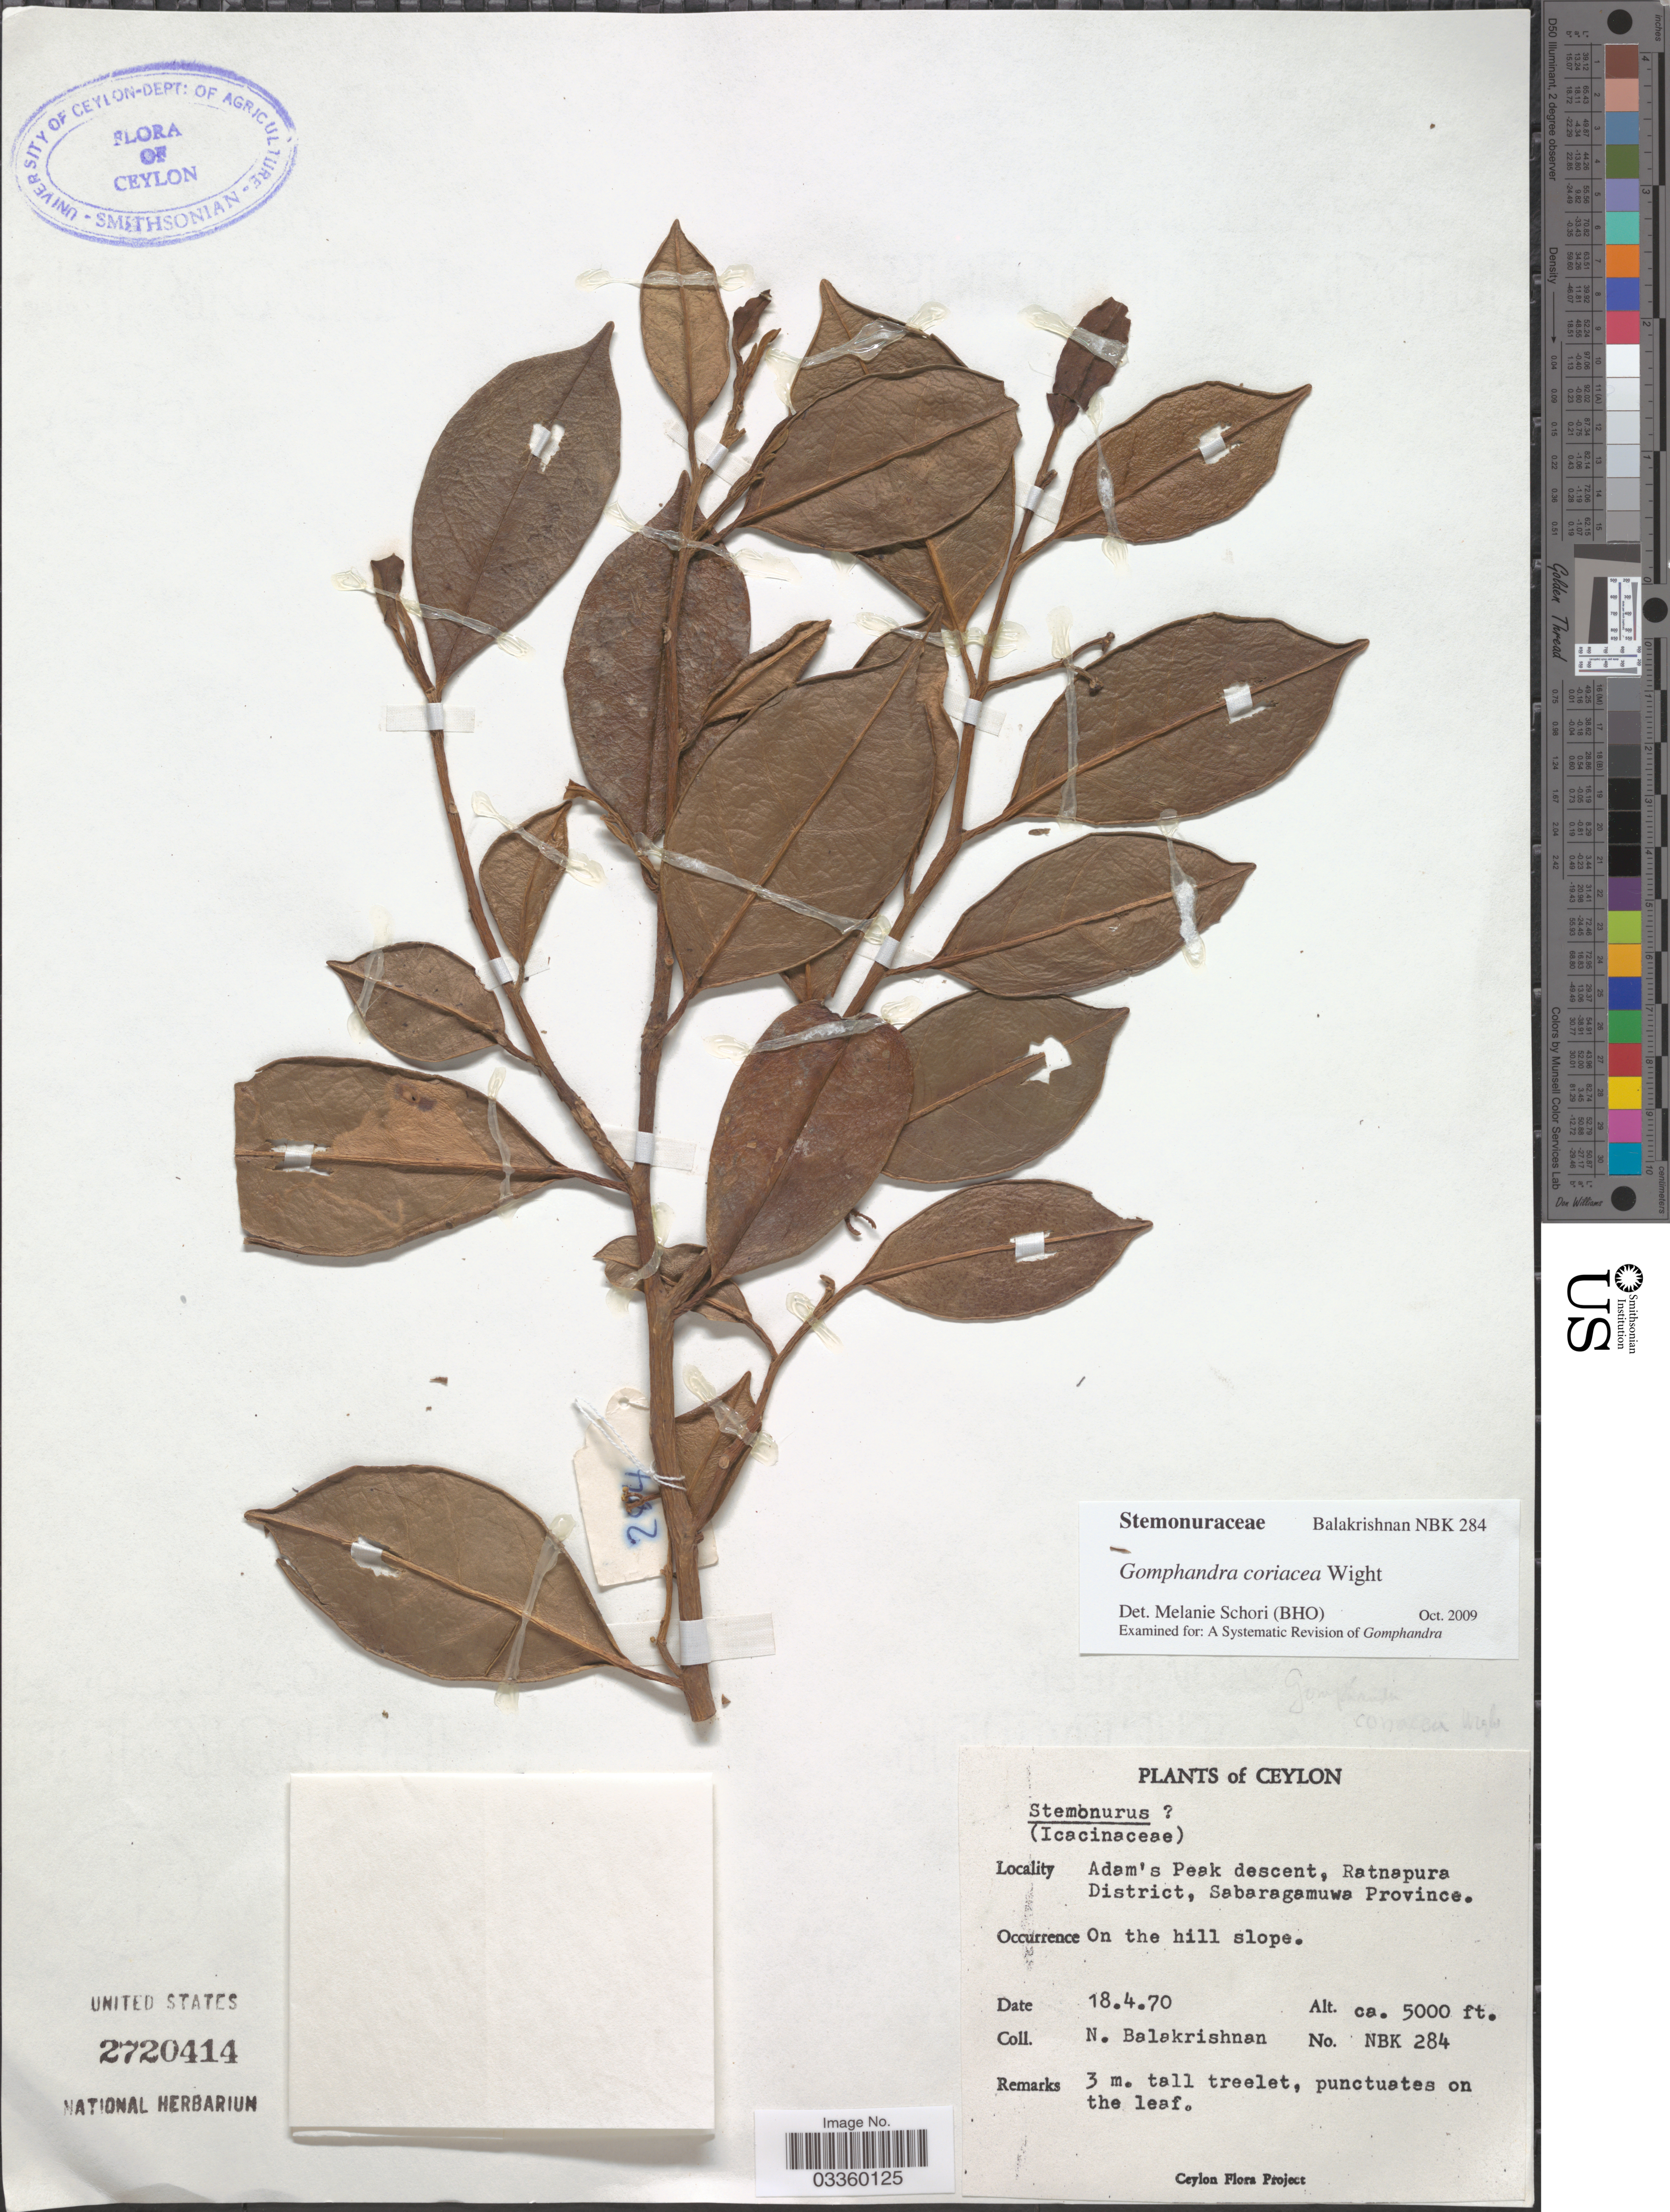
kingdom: Plantae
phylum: Tracheophyta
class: Magnoliopsida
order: Cardiopteridales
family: Stemonuraceae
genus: Gomphandra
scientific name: Gomphandra coriacea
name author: Wight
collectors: N. Balakrishnan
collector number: NBK 284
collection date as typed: Transcribed d/m/y: 18/4/70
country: Sri Lanka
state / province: Sabaragamuwa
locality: Ceylon. Adam's Peak descent, Ratnapura District.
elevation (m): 1524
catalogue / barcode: US 2720414